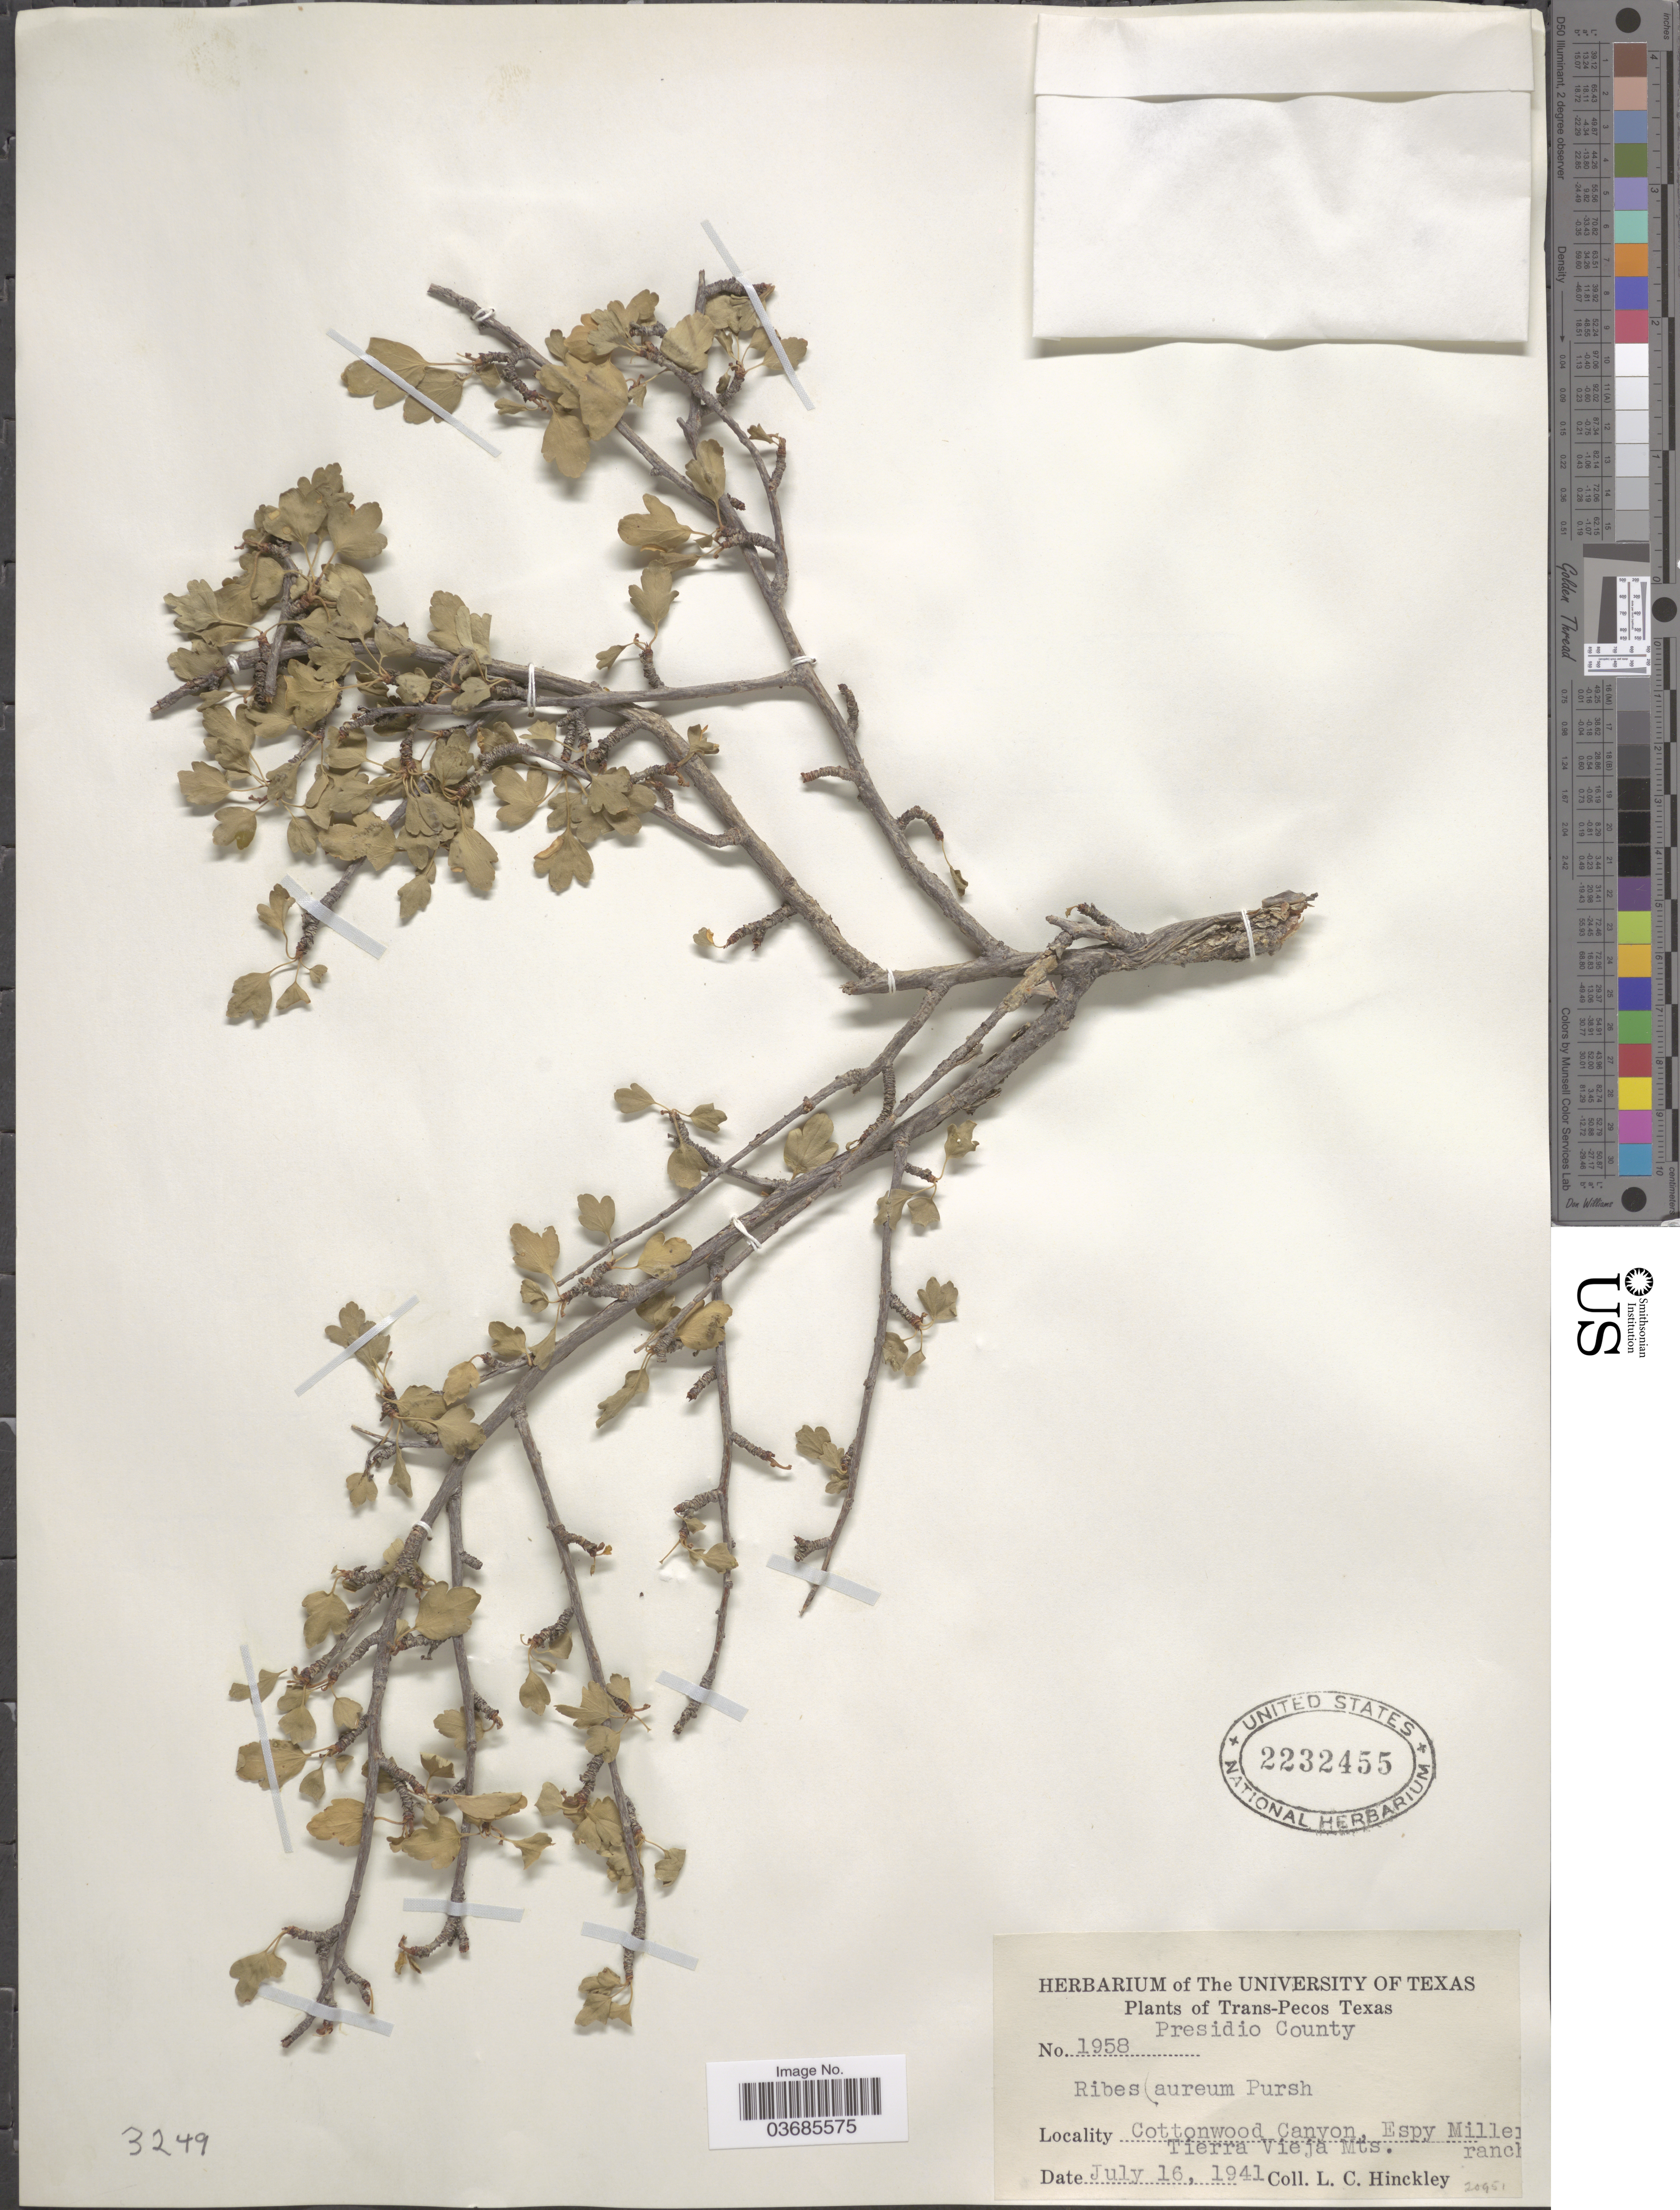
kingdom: Plantae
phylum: Tracheophyta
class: Magnoliopsida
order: Saxifragales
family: Grossulariaceae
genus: Ribes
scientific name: Ribes aureum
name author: Pursh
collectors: L. Hinckley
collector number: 1958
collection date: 1941-07-16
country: United States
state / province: Texas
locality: Trans-Pecos. Presidio County. Cottonwood Canyon, Espy Miller ranch. Tierra Vieja Mts.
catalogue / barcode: US 2232455